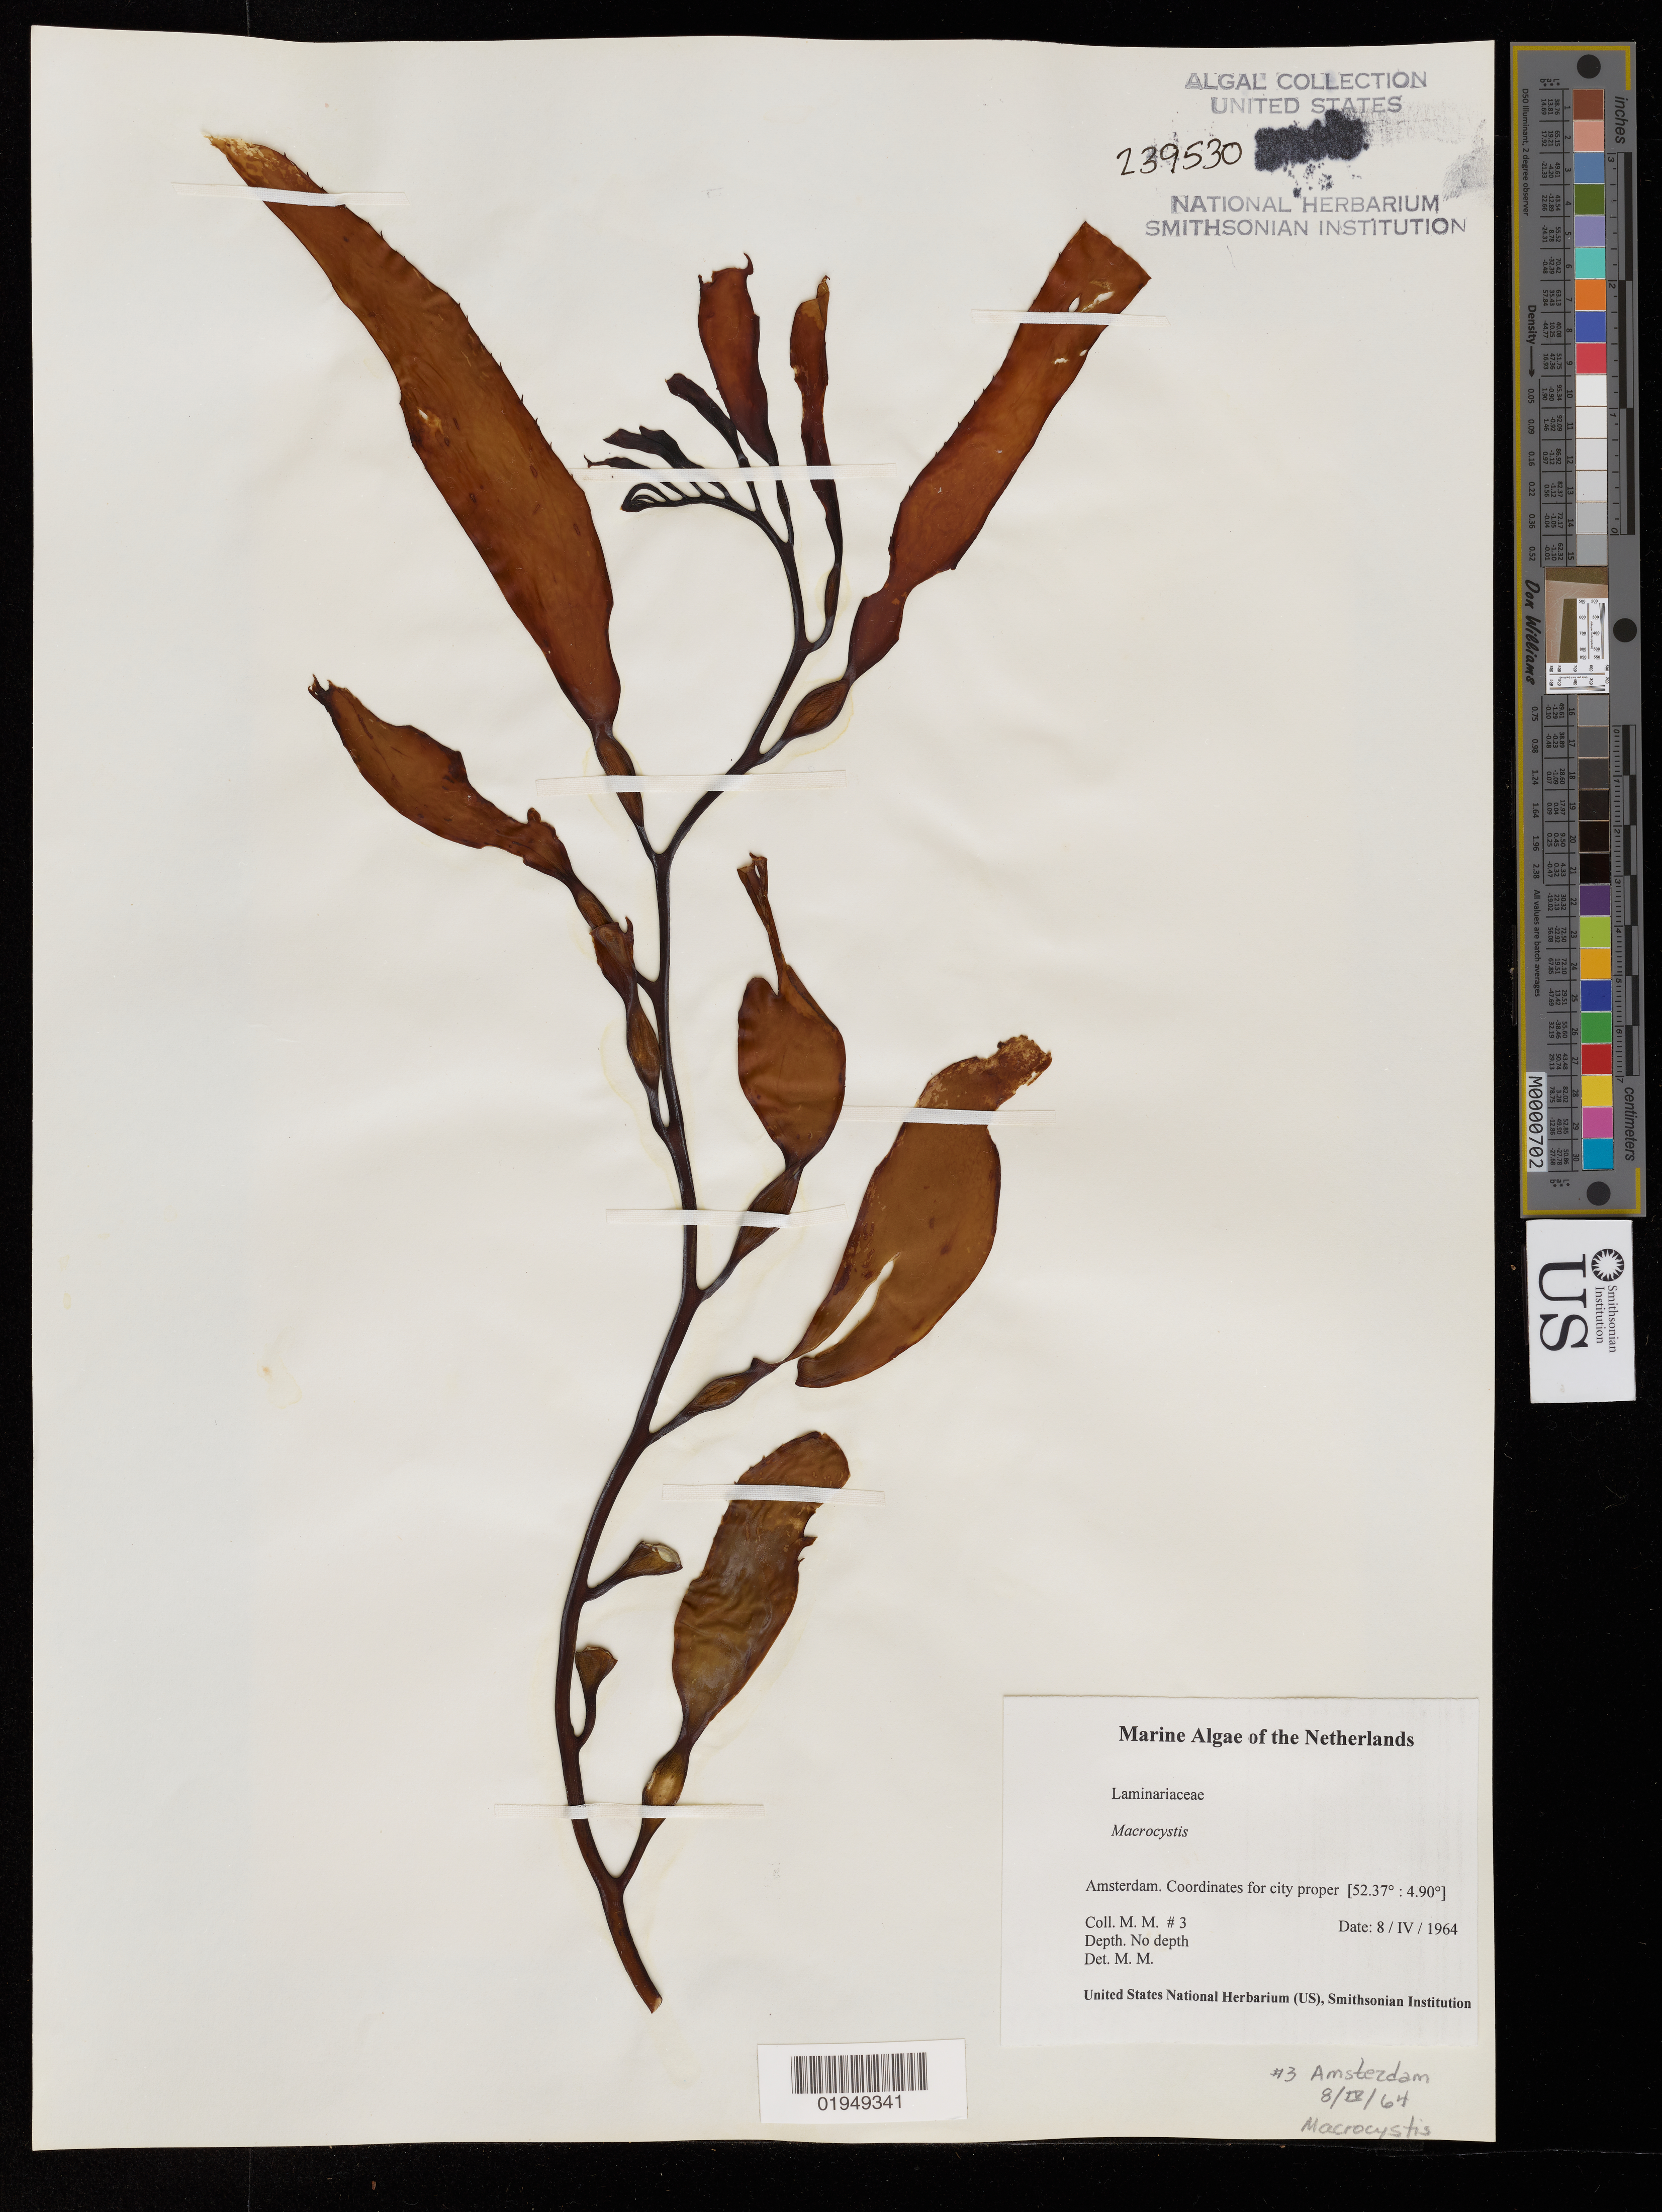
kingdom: Chromista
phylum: Ochrophyta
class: Phaeophyceae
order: Laminariales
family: Laminariaceae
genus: Macrocystis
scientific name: Macrocystis sp.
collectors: M. M.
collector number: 3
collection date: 1964-04-08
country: Netherlands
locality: Amsterdam. Coordinates for city proper [52.37° : 4.90°]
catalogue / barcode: US 239530